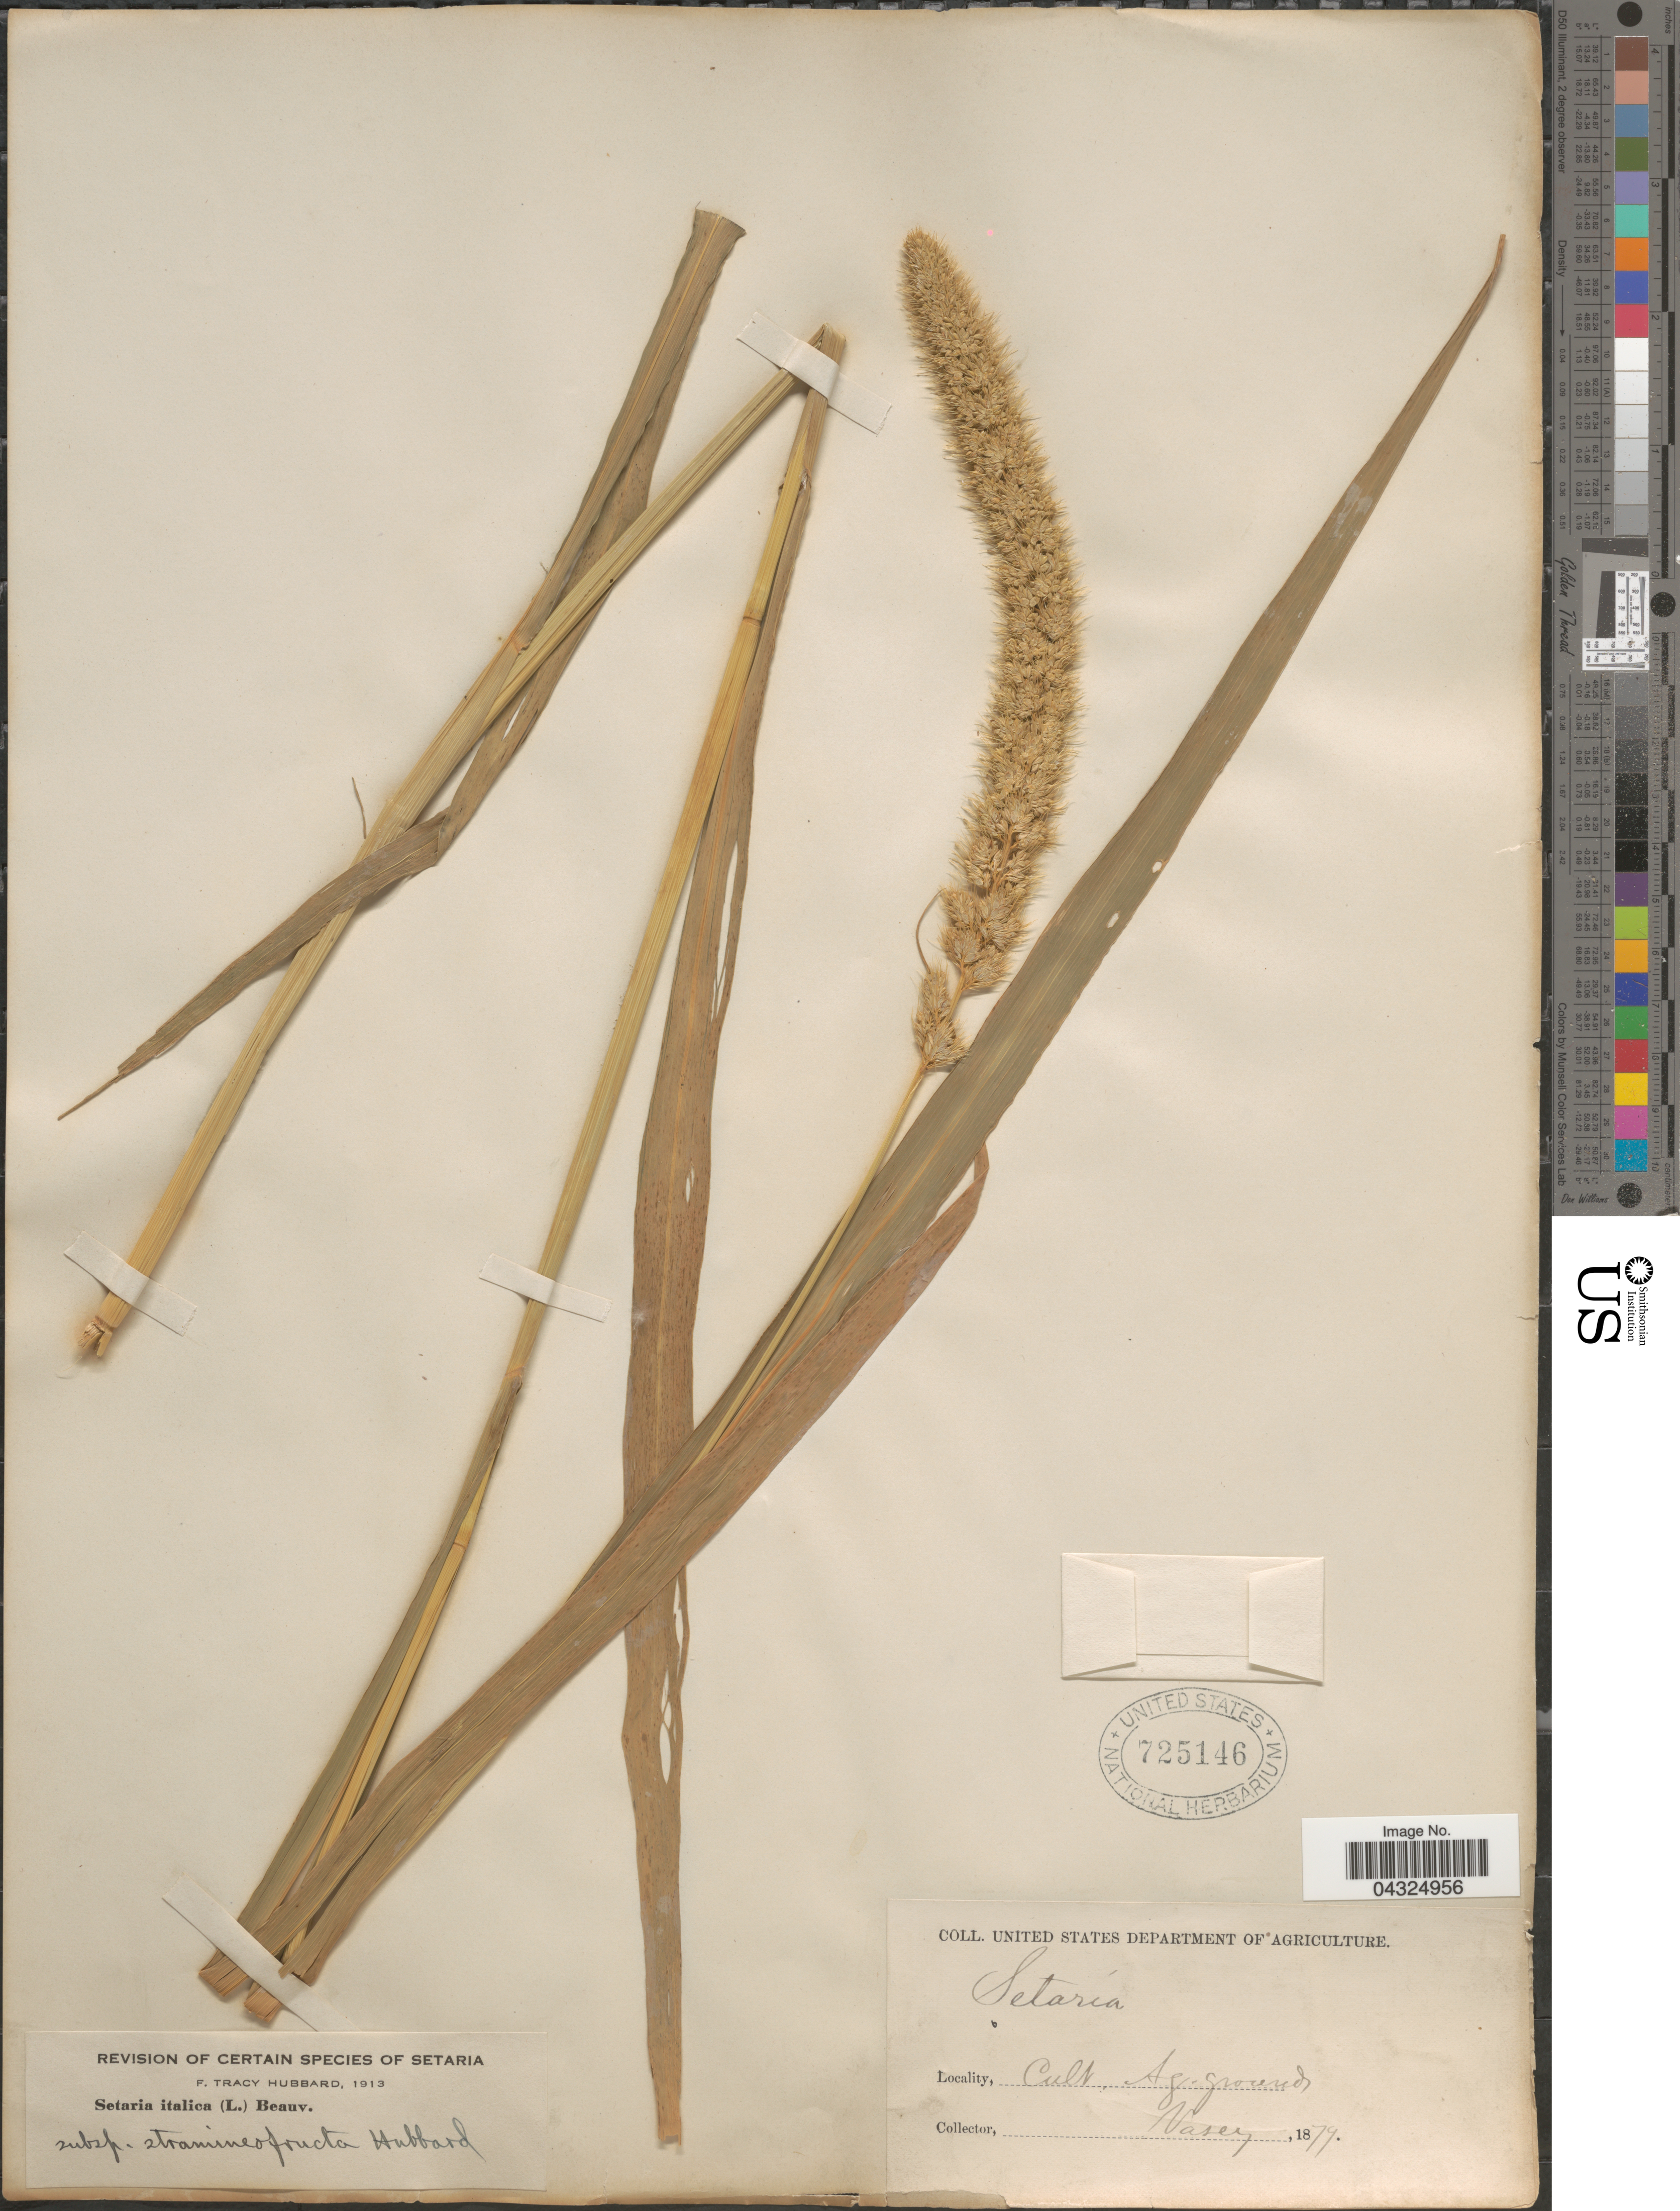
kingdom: Plantae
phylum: Tracheophyta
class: Liliopsida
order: Poales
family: Poaceae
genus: Setaria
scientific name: Setaria italica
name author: (L.) P. Beauv.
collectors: Vasey, --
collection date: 1879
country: United States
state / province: District of Columbia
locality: Cult. Ag. ground.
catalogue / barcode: US 725146